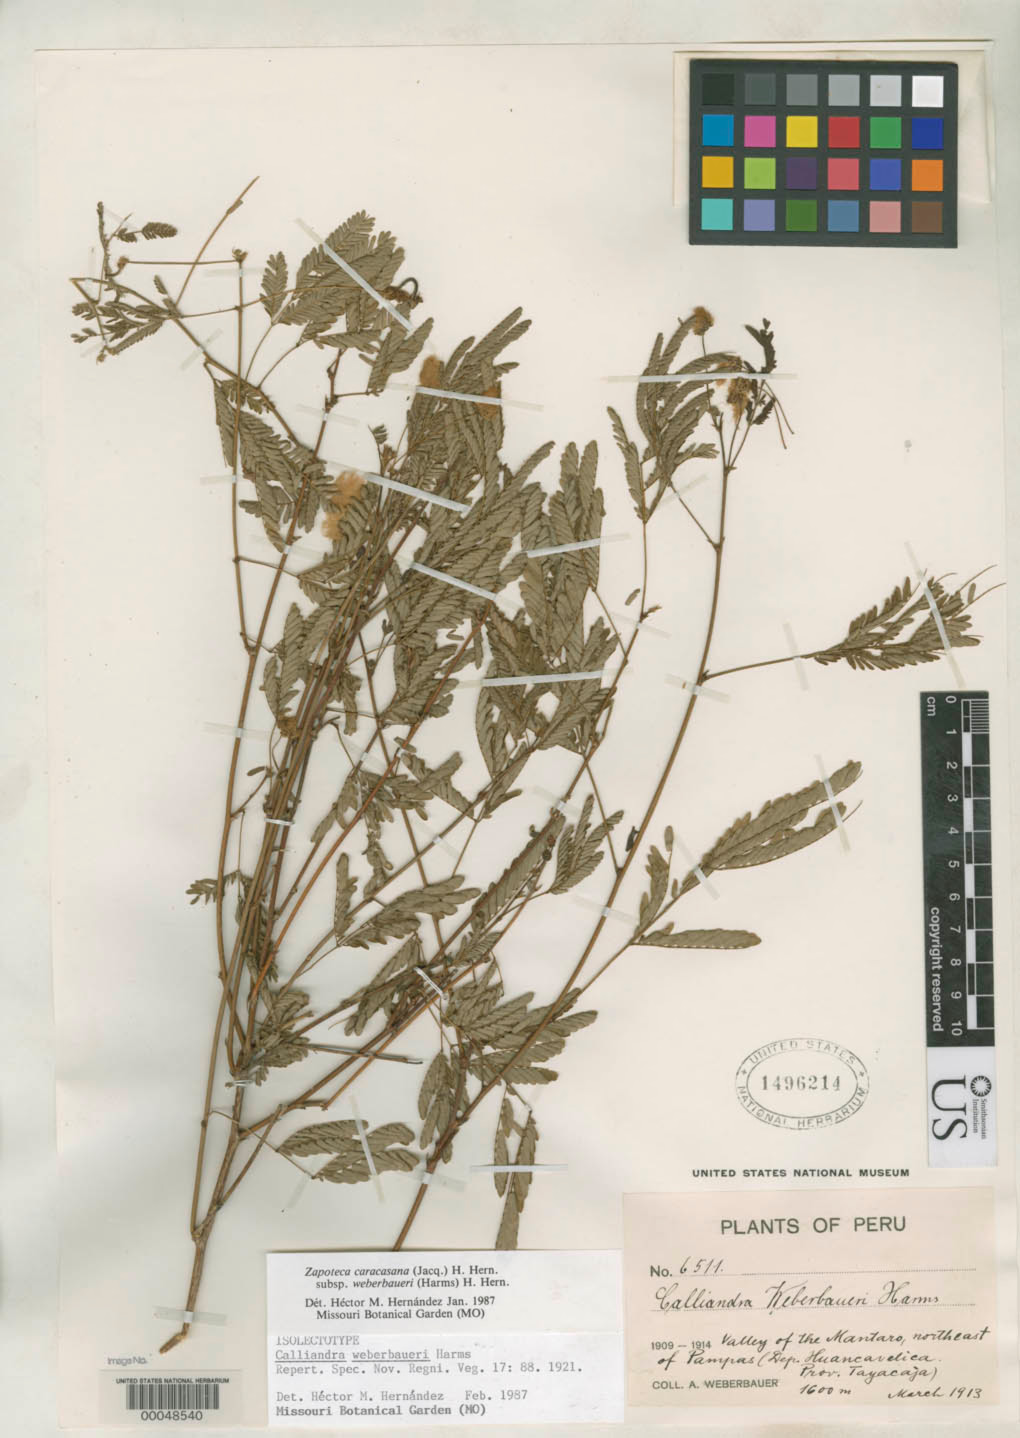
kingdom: Plantae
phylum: Tracheophyta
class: Magnoliopsida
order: Fabales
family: Fabaceae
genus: Calliandra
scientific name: Calliandra weberbaueri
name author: Harms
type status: Isolectotype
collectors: A. Weberbauer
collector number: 6511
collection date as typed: Mar 1913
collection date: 1913-03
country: Peru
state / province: Huancavelica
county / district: Tayacaja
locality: Valley of Mantaro, NE of Pampas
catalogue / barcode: US 1496214